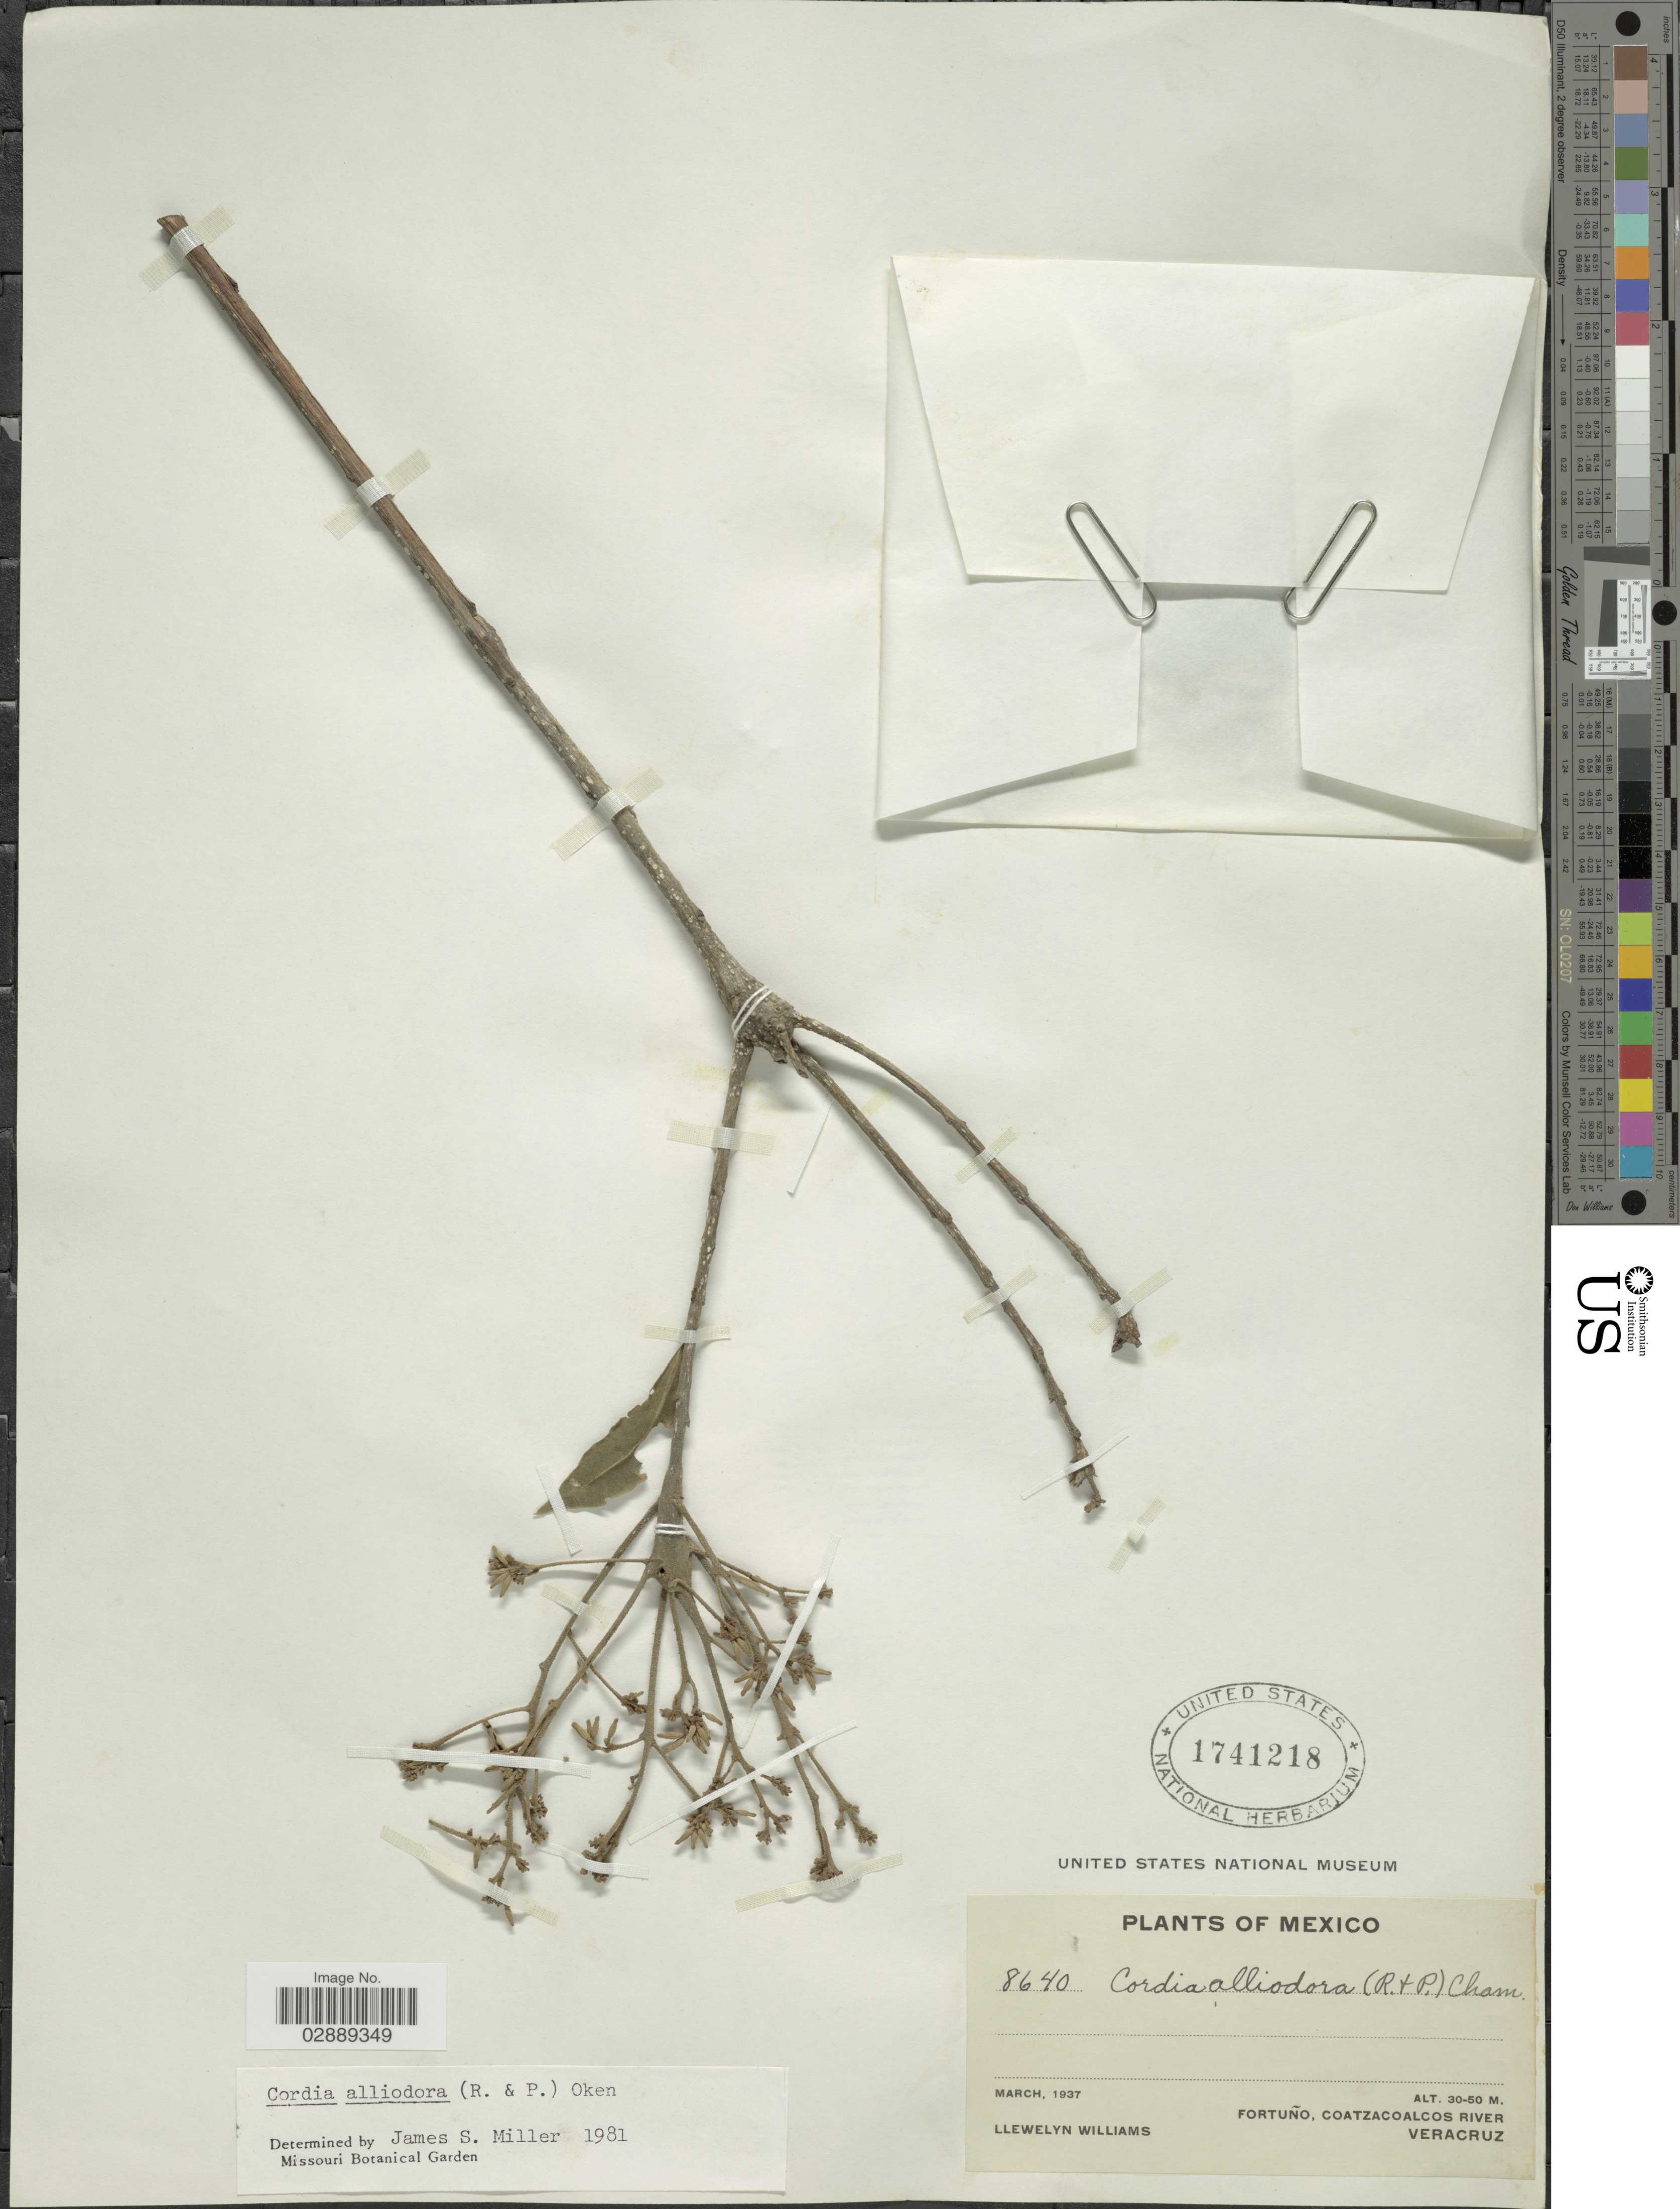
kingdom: Plantae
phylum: Tracheophyta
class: Magnoliopsida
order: Boraginales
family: Cordiaceae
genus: Cordia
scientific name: Cordia alliodora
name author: (Ruiz & Pav.) Oken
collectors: Ll. Williams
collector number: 8640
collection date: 1937-03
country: Mexico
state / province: Veracruz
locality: Fortuño, Coatzacoalcos River, Veracruz.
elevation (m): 30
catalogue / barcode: US 1741218